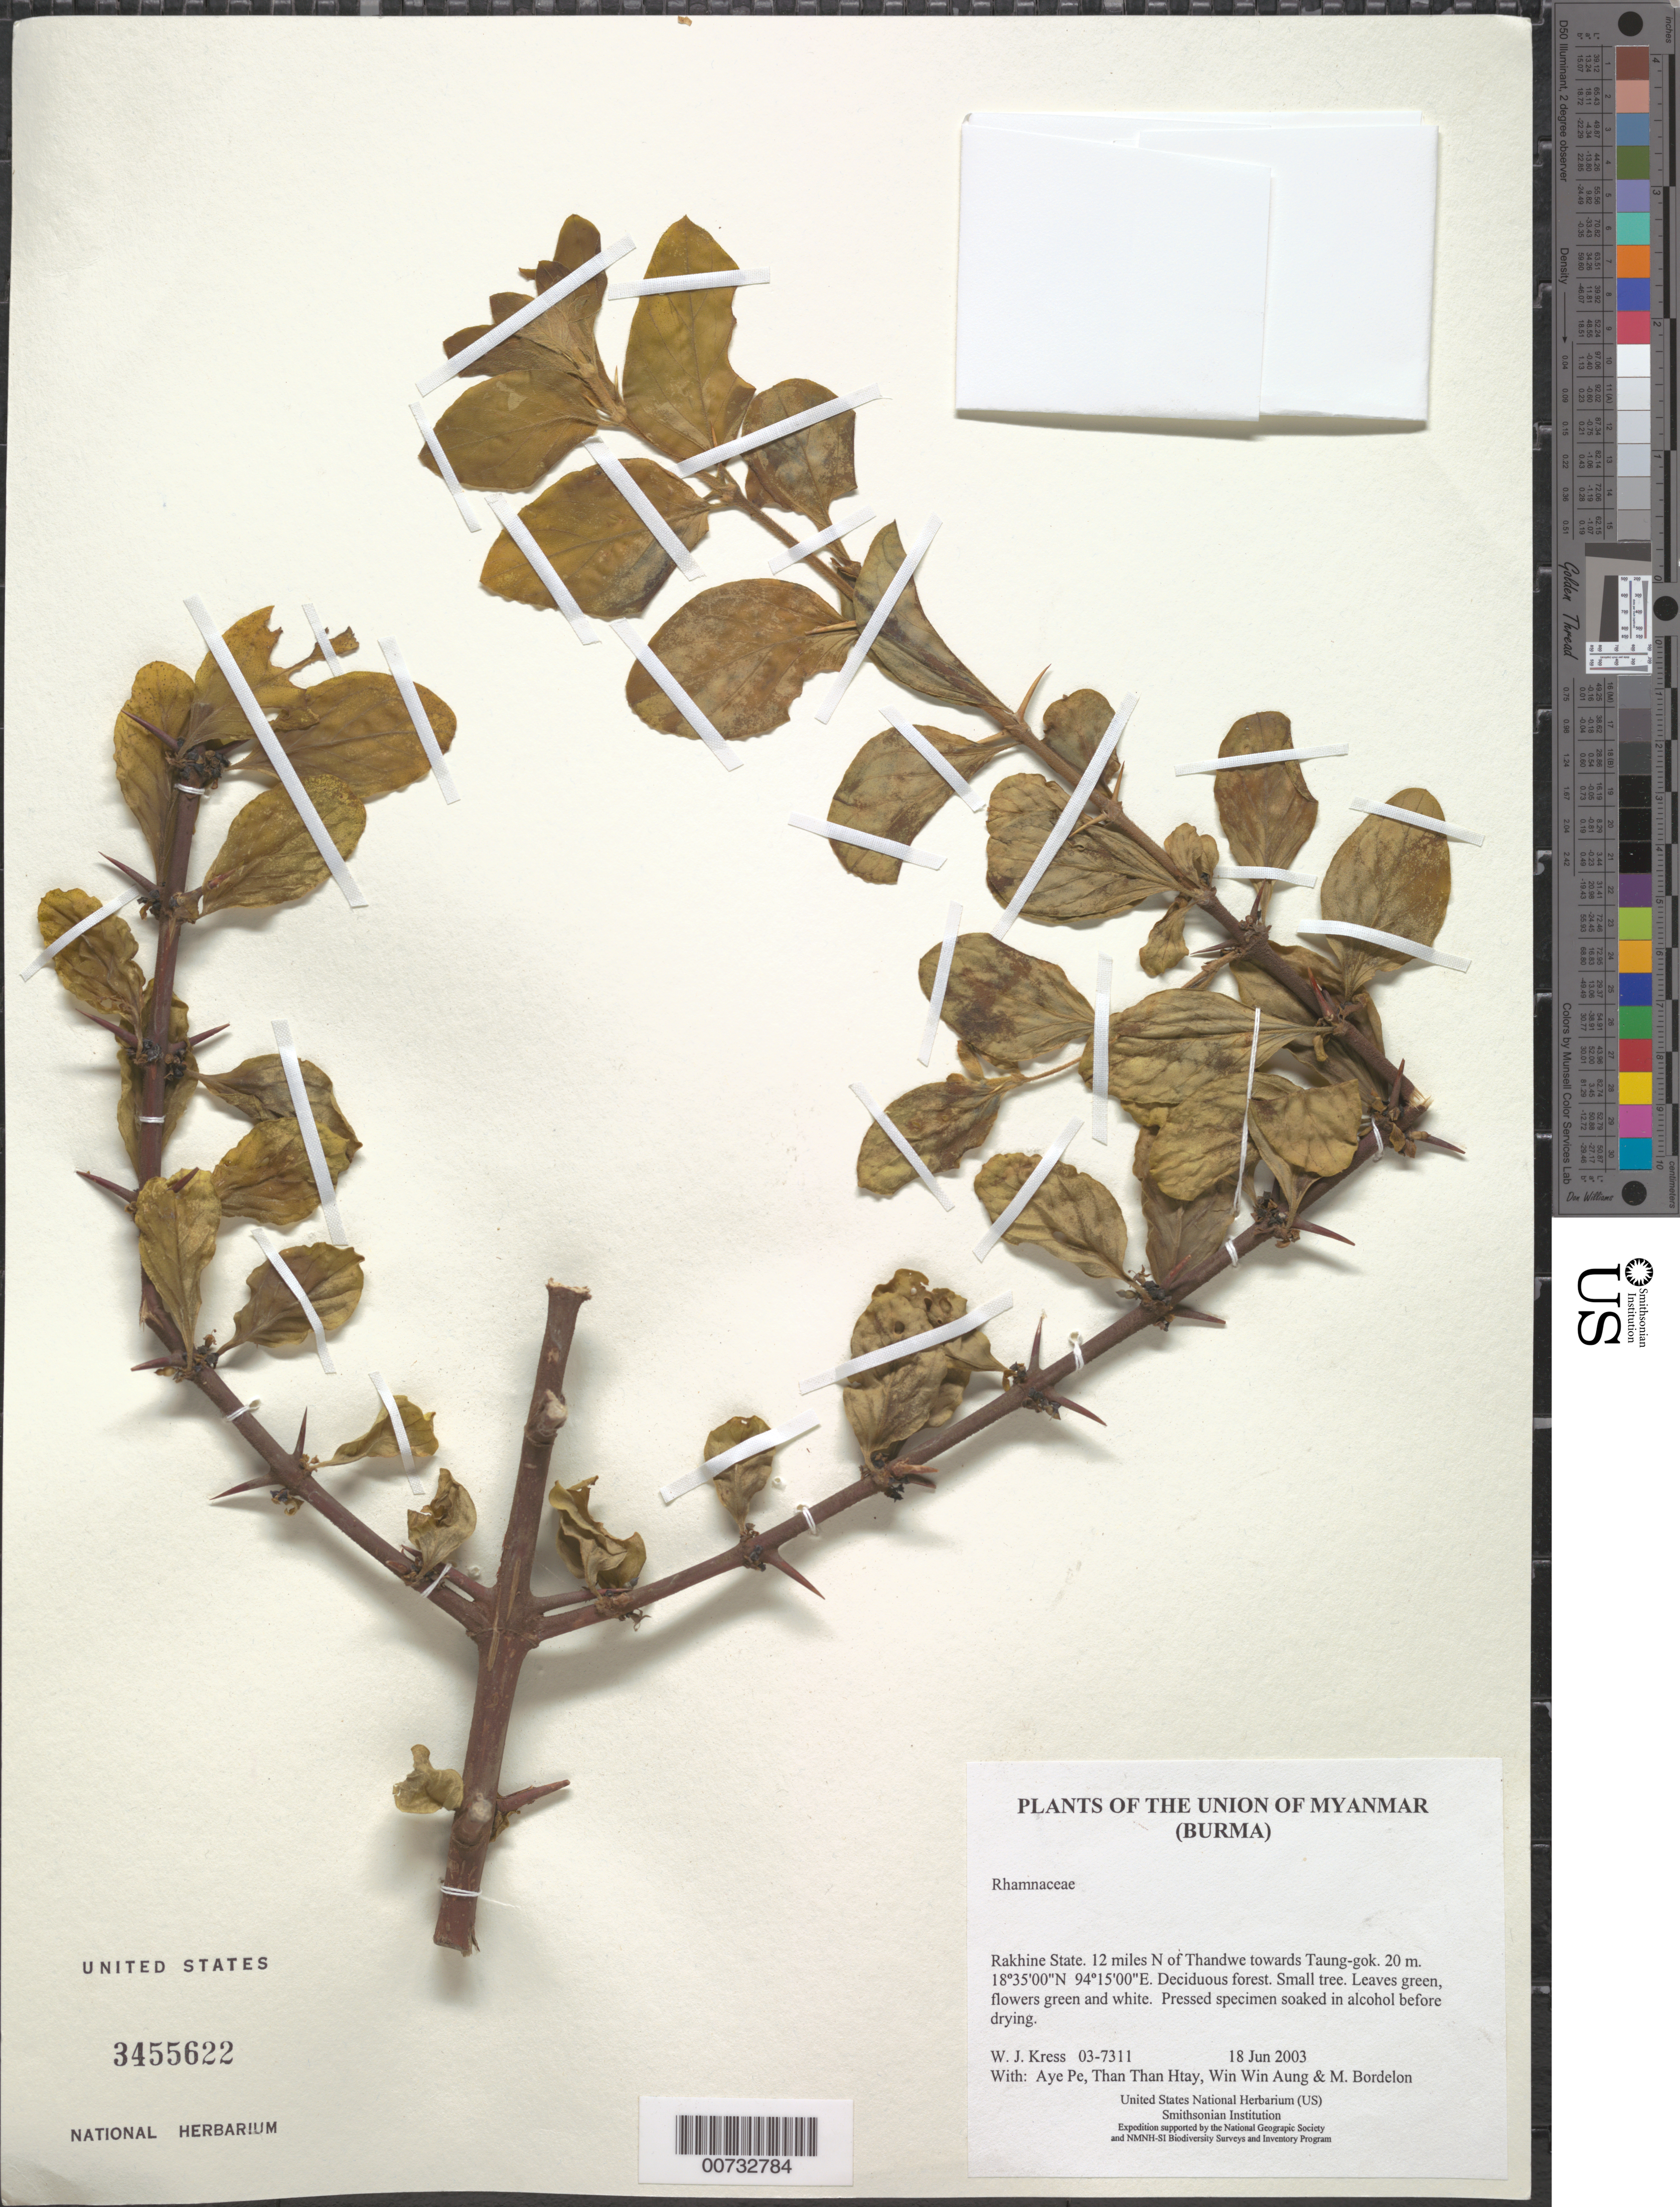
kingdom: Plantae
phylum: Tracheophyta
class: Magnoliopsida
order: Rosales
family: Rhamnaceae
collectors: W. J. Kress, Aye Pe, Than Than Htay, Win Win Aung & M. Bordelon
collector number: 03-7311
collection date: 2003-06-18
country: Myanmar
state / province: Rakhine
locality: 12 miles N of Thandwe towards Taung-gok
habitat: Deciduous forest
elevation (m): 20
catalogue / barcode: US 3455622